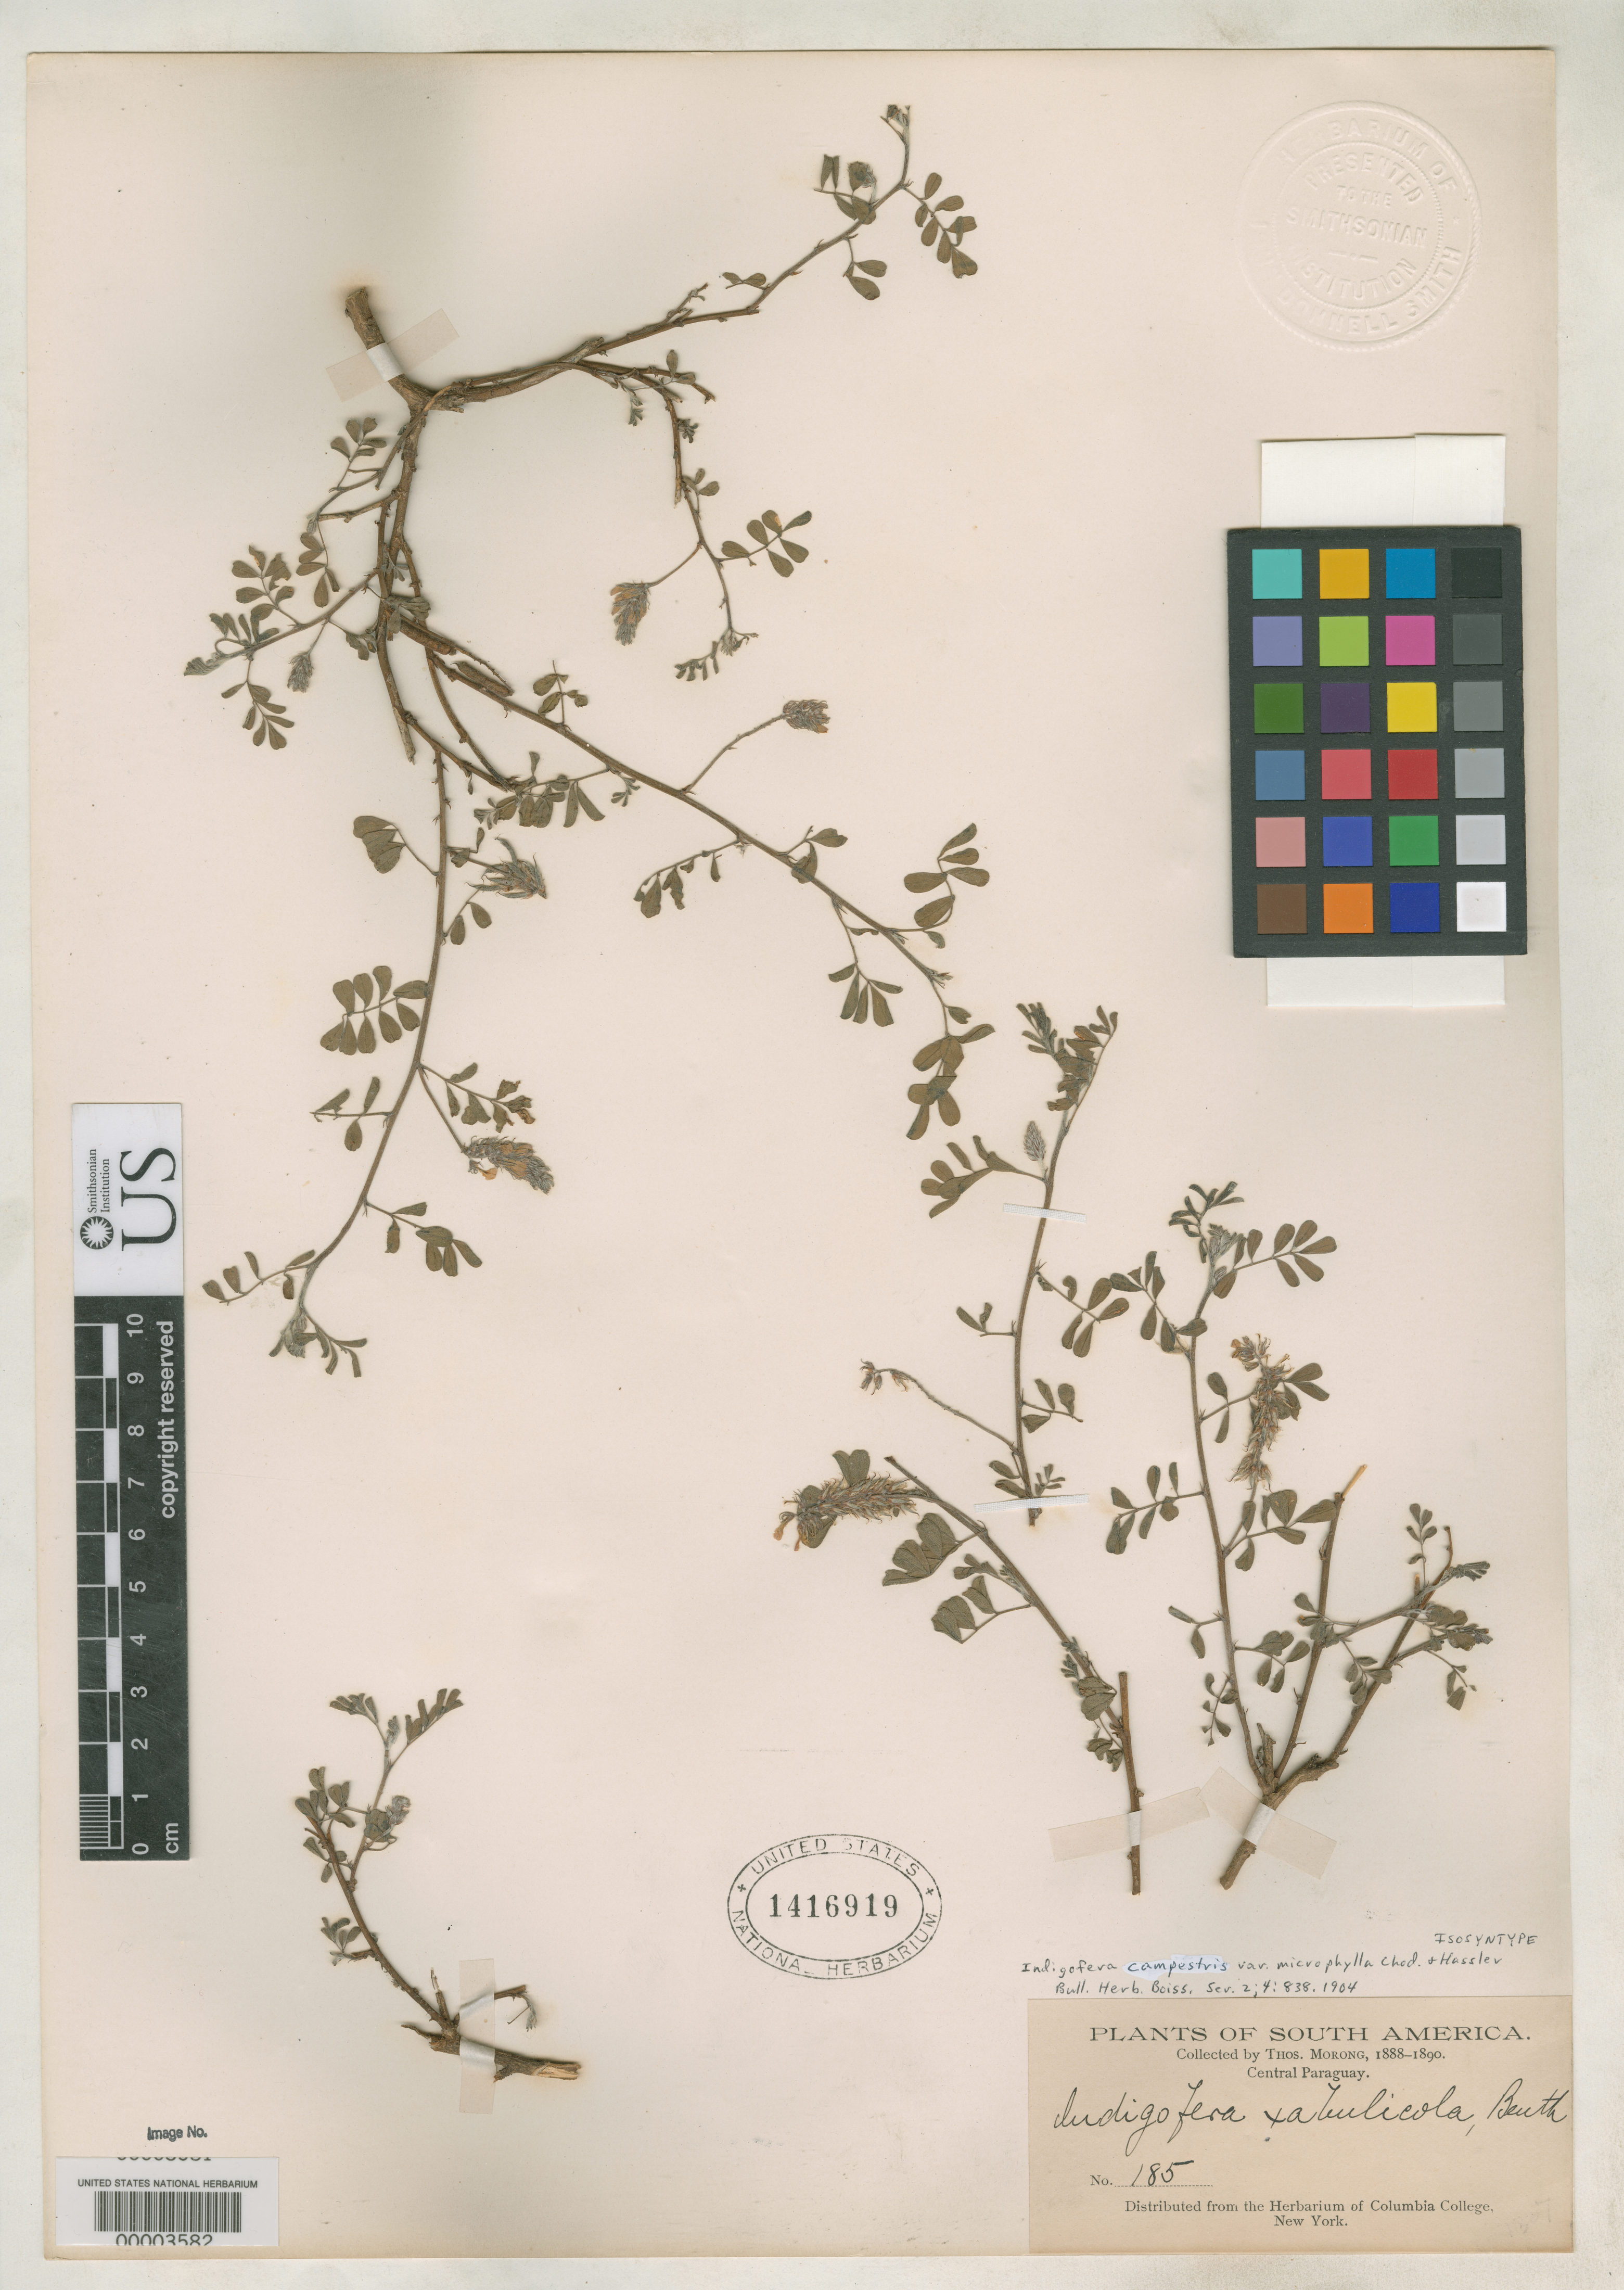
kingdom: Plantae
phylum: Tracheophyta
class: Magnoliopsida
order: Fabales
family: Fabaceae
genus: Indigofera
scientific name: Indigofera campestris var. microphylla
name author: Chodat & Hassl.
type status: Isosyntype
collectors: T. Morong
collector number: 185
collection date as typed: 1888 to -- --- 1890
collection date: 1888/1890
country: Paraguay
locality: Central Paraguay.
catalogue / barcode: US 1416919